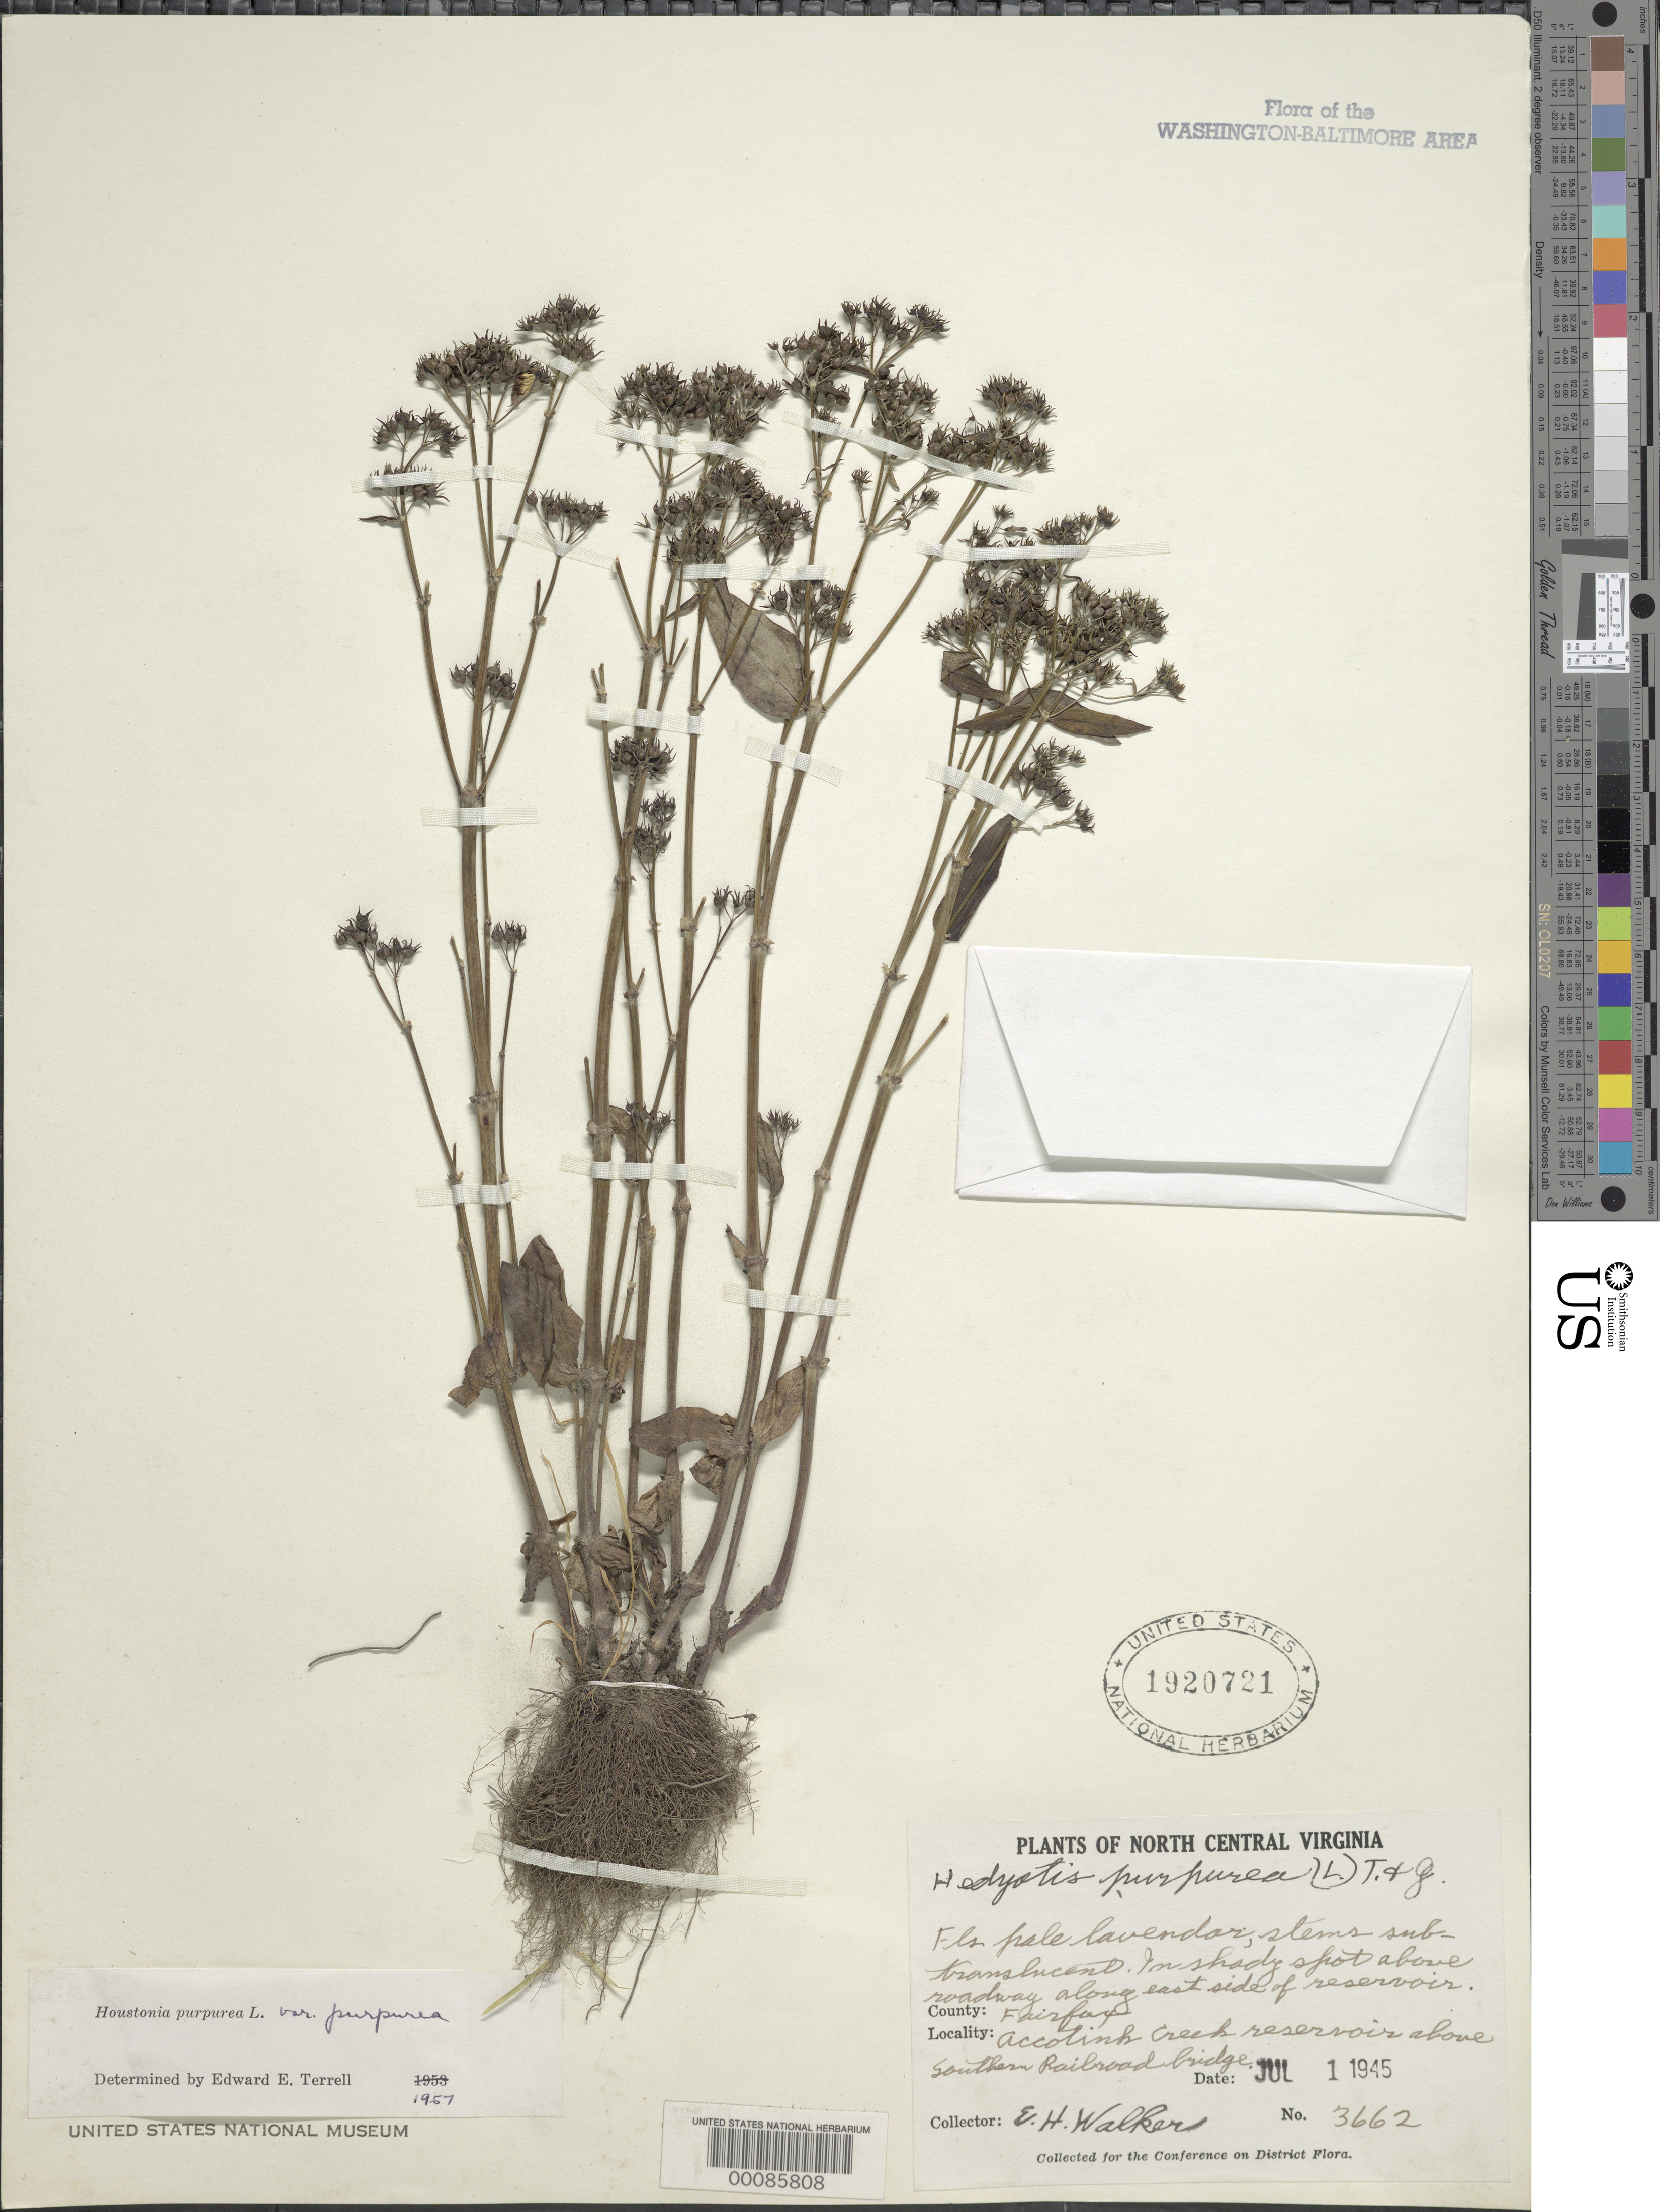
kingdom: Plantae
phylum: Tracheophyta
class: Magnoliopsida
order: Gentianales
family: Rubiaceae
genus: Houstonia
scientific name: Houstonia purpurea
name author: L.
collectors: E. H. Walker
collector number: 3662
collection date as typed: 01 Jul 1945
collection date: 1945-07-01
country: United States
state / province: Virginia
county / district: Fairfax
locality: Accotink Creek Reservoir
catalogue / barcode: US 1920721